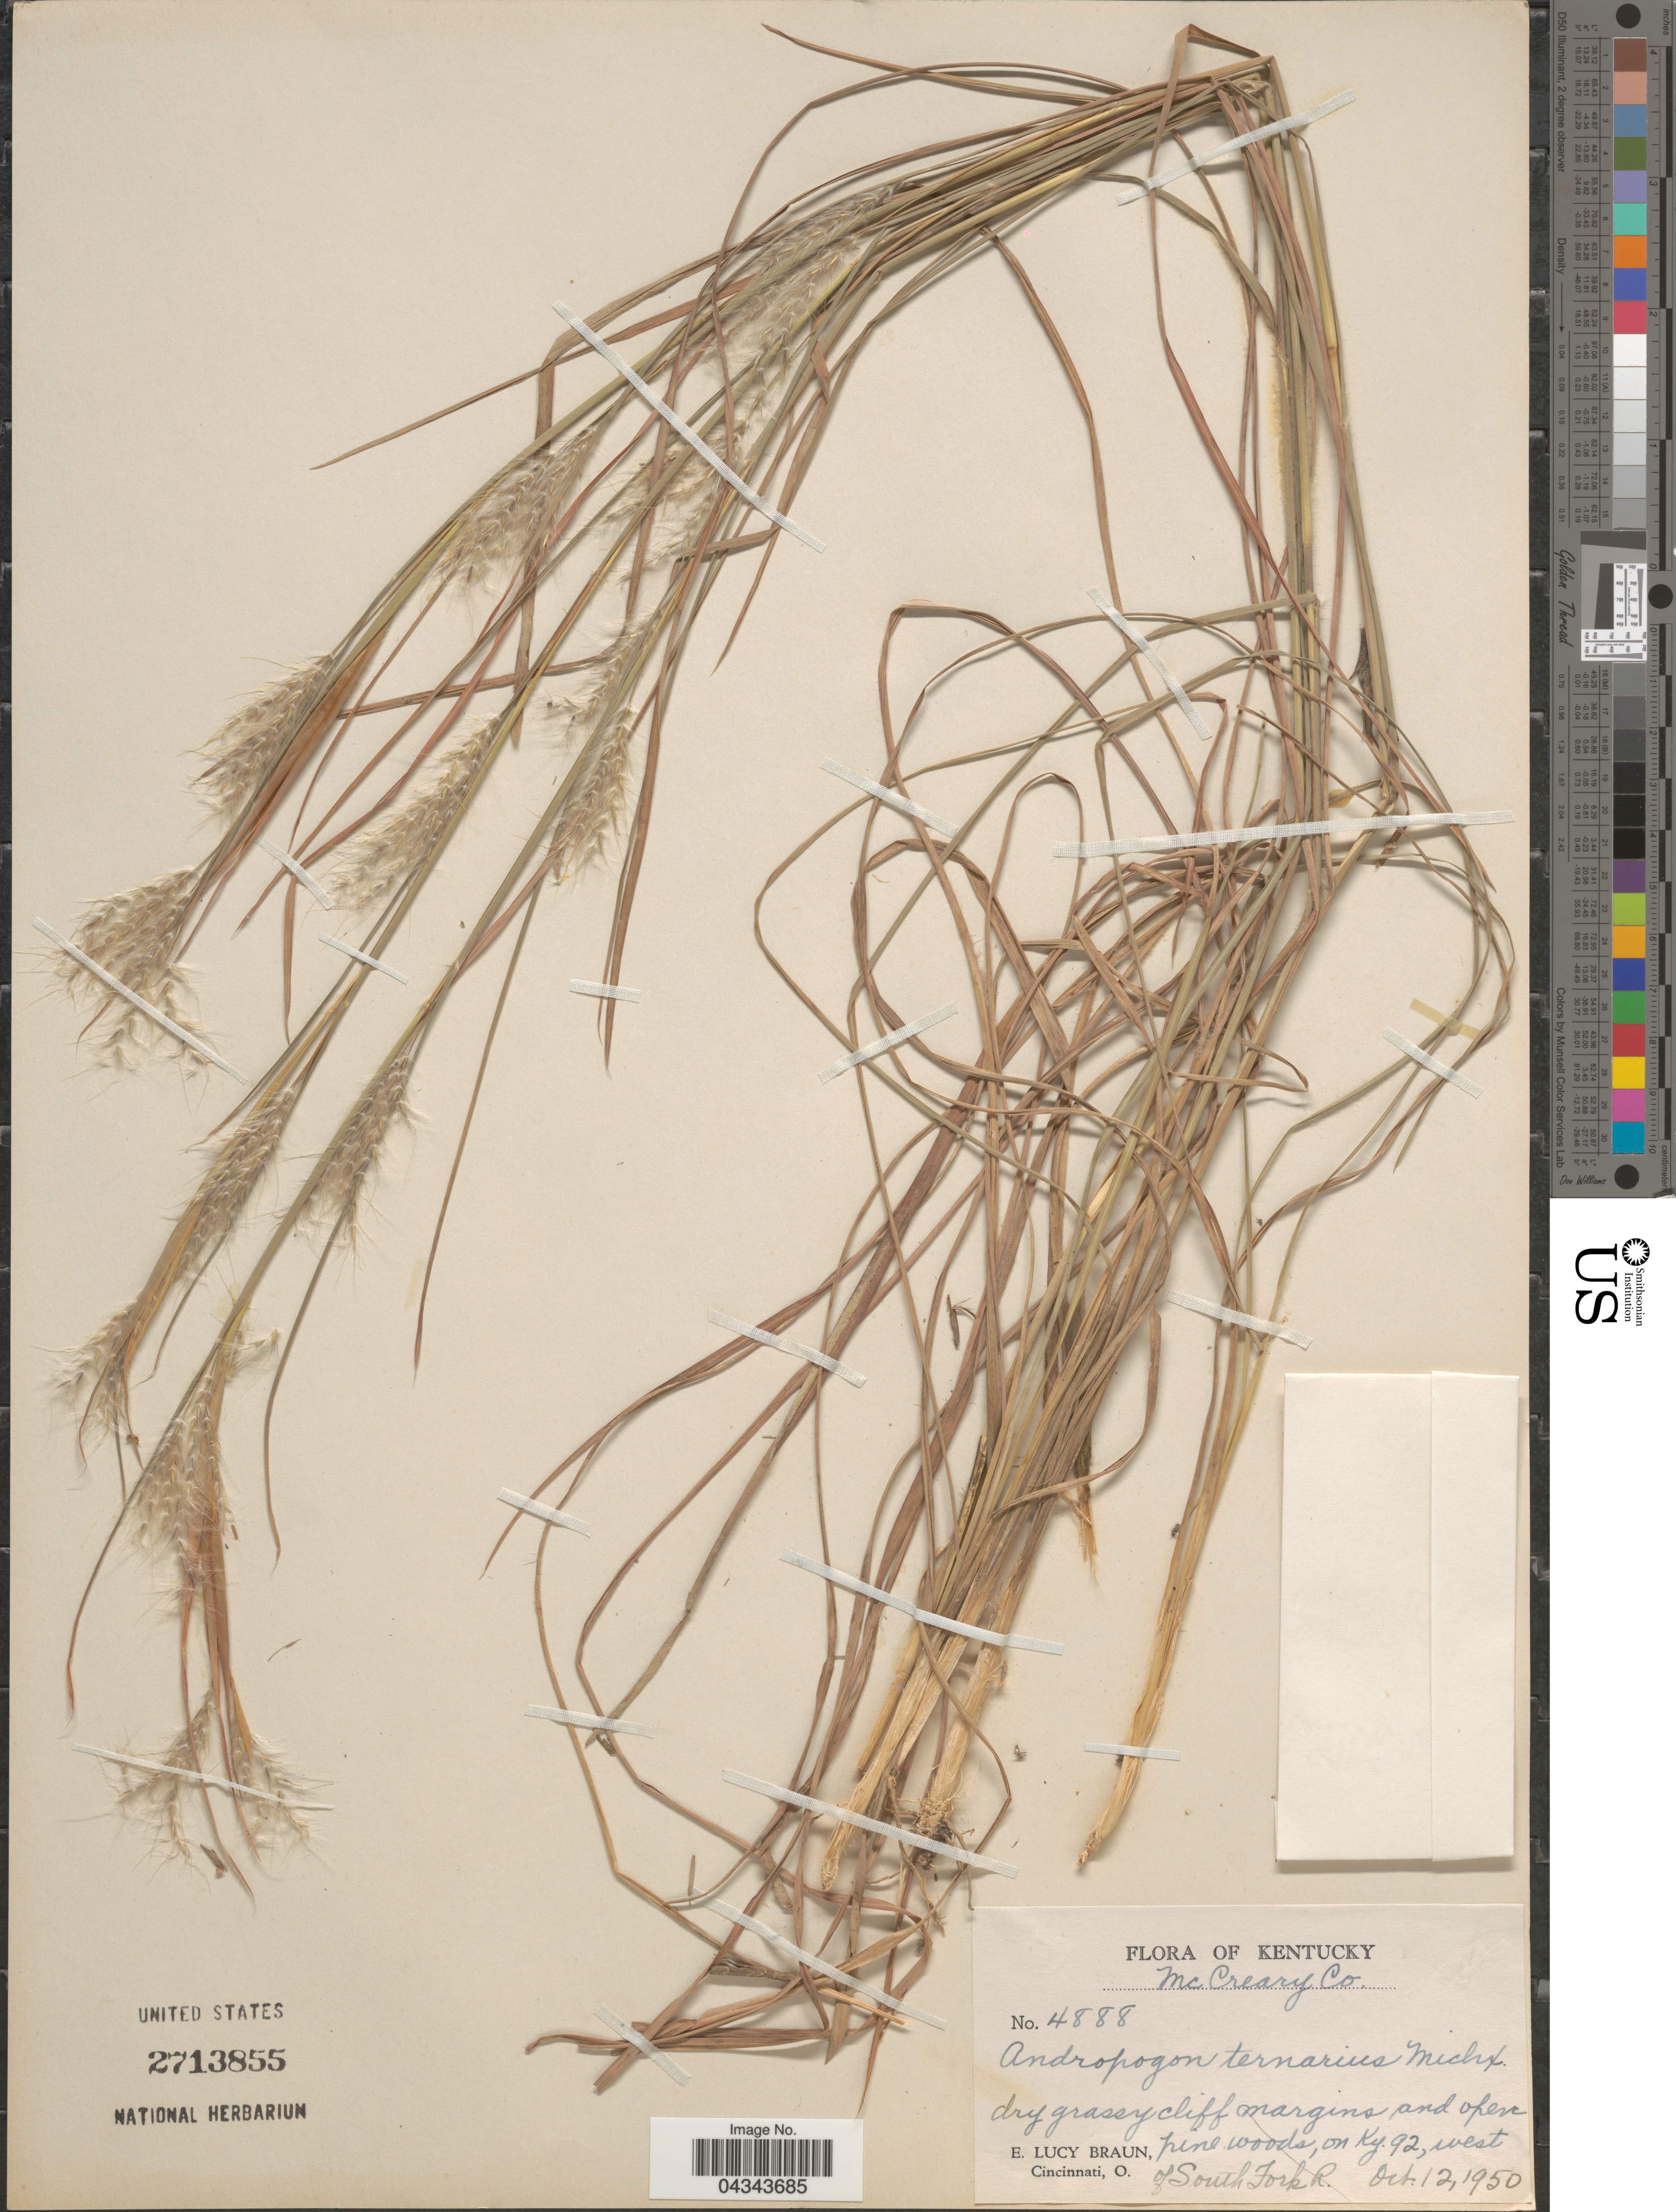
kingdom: Plantae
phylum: Tracheophyta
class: Liliopsida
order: Poales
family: Poaceae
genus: Andropogon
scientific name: Andropogon ternarius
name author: Michx.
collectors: E. L. Braun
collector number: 4888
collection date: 1950-10-12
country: United States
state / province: Kentucky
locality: McCreary Co. On Ky. 92, west of South Fork R.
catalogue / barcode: US 2713855